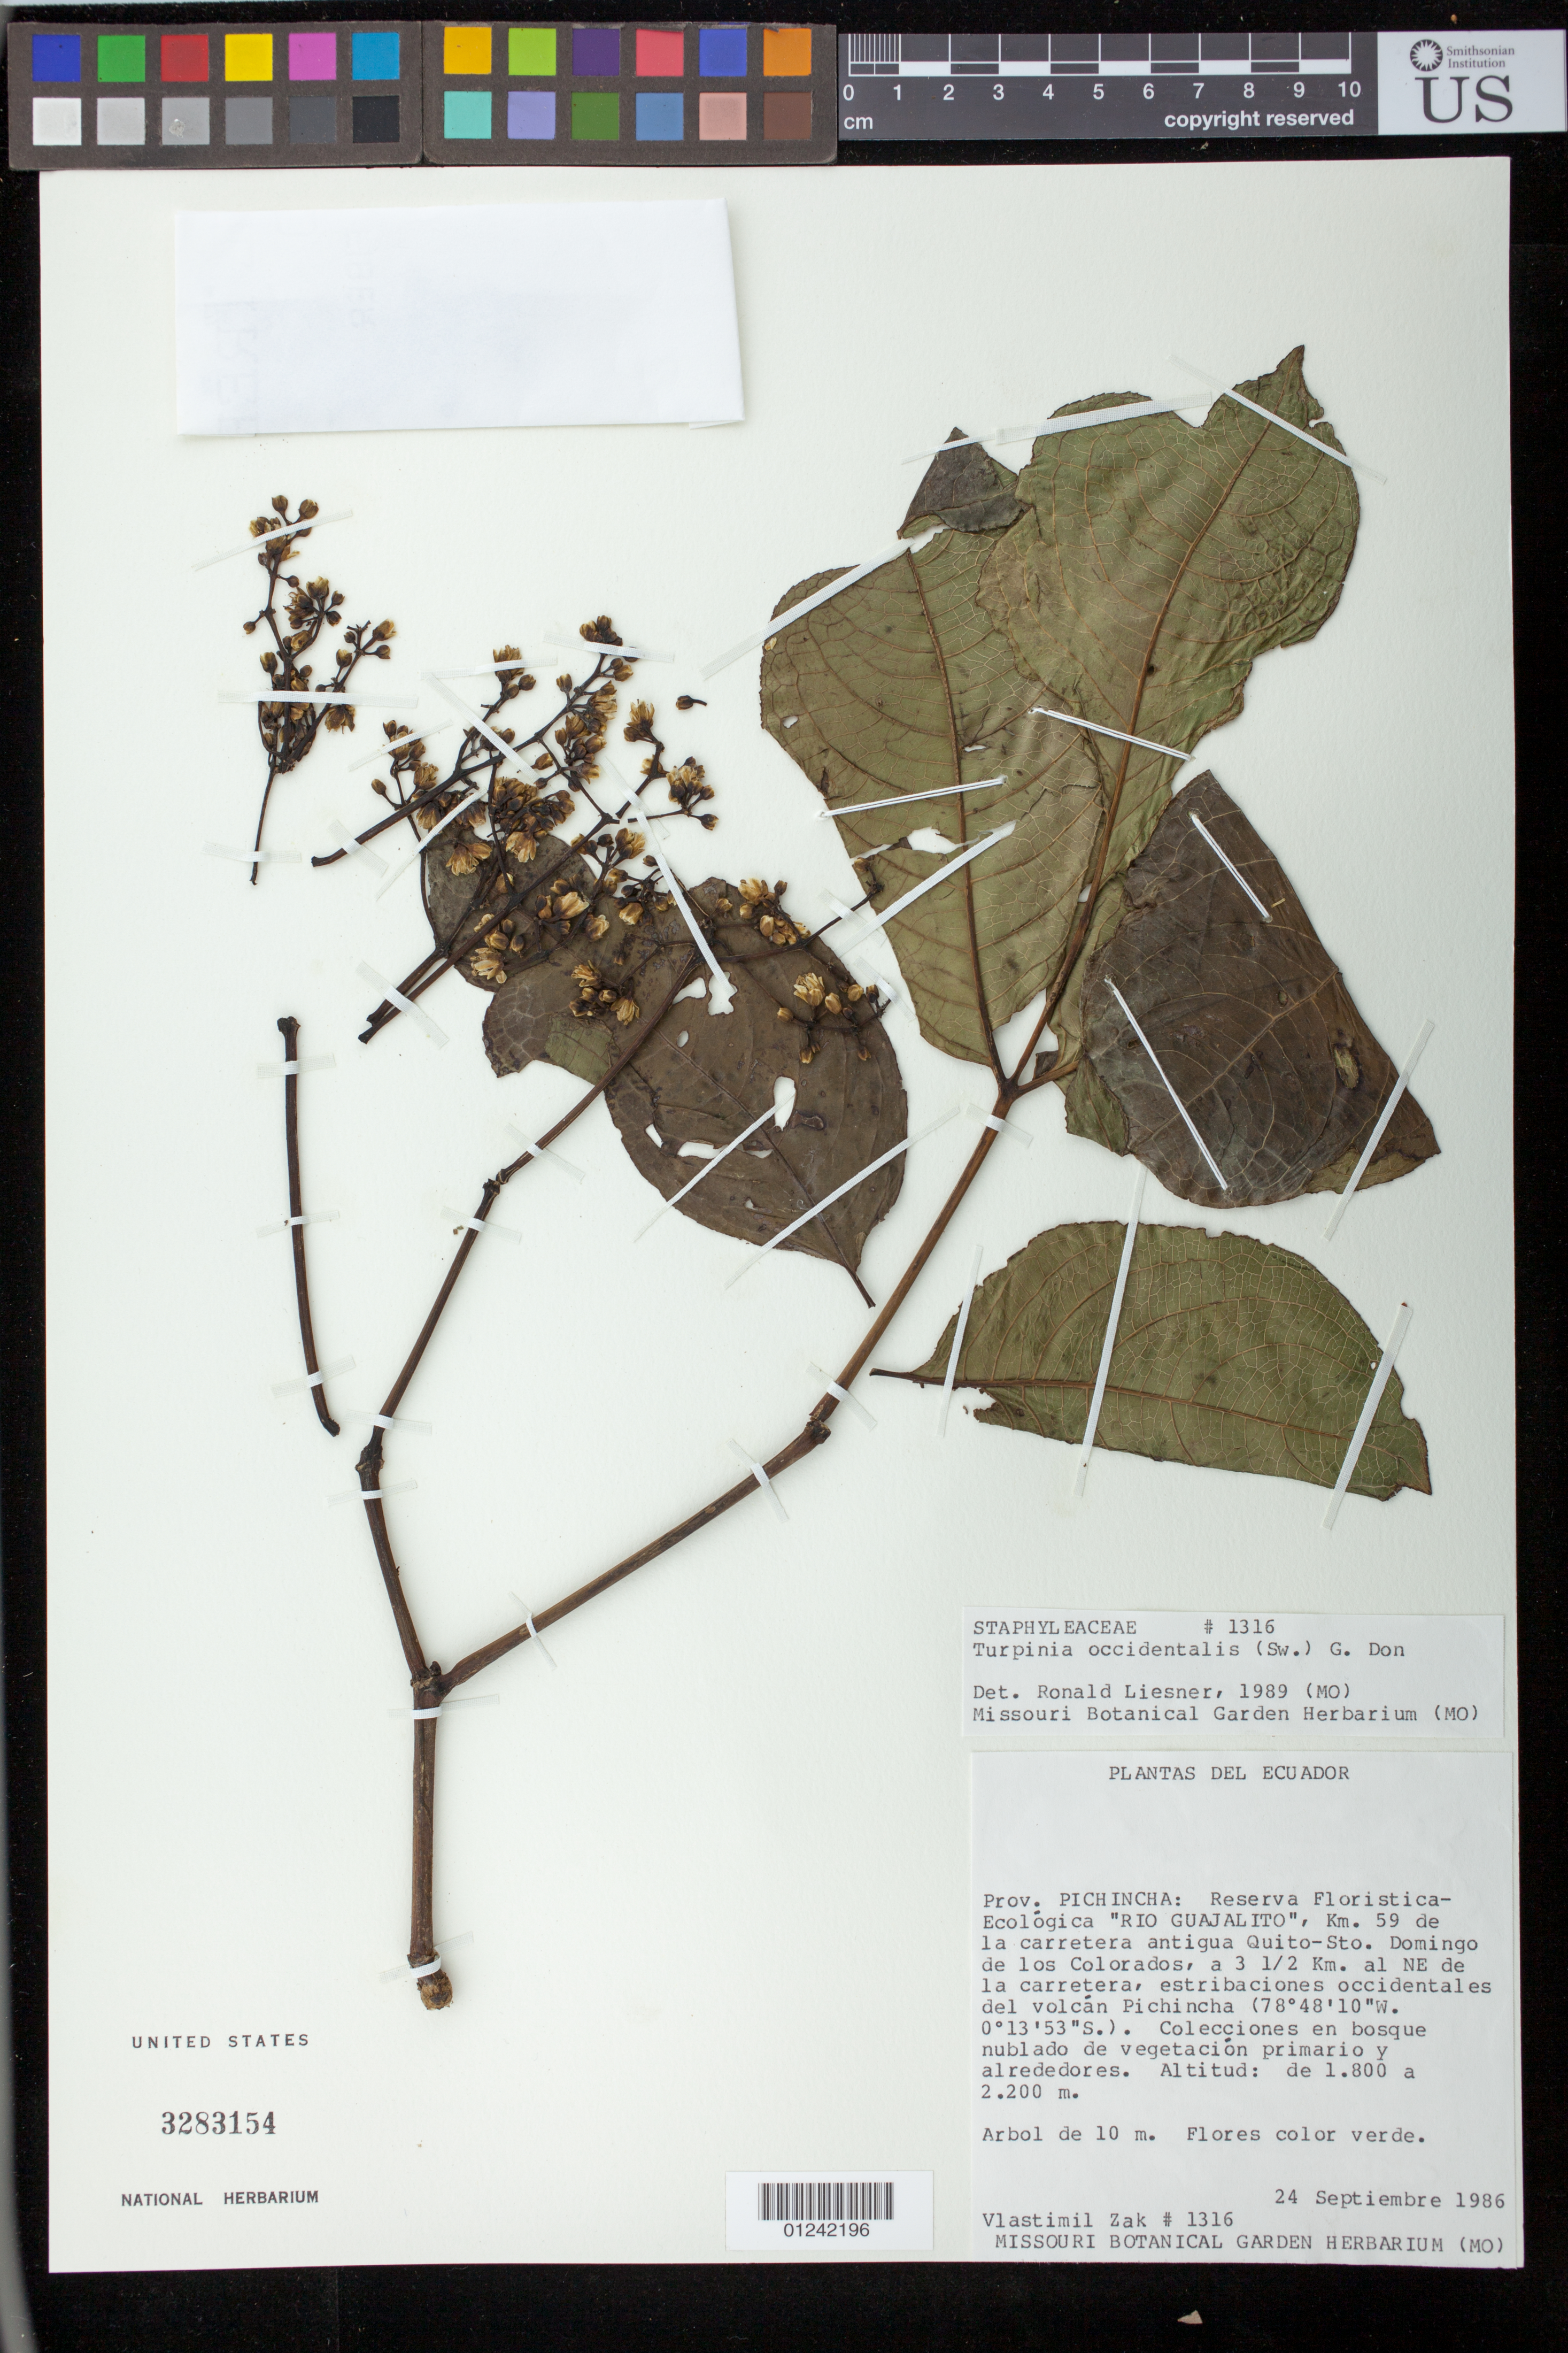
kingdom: Plantae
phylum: Tracheophyta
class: Magnoliopsida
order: Crossosomatales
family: Staphyleaceae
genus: Turpinia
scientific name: Turpinia occidentalis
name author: (Sw.) G. Don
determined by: Liesner, R. L.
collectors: V. Zak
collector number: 1316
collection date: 1986-09-24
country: Ecuador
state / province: Pichincha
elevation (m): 1800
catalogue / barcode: US 3283154